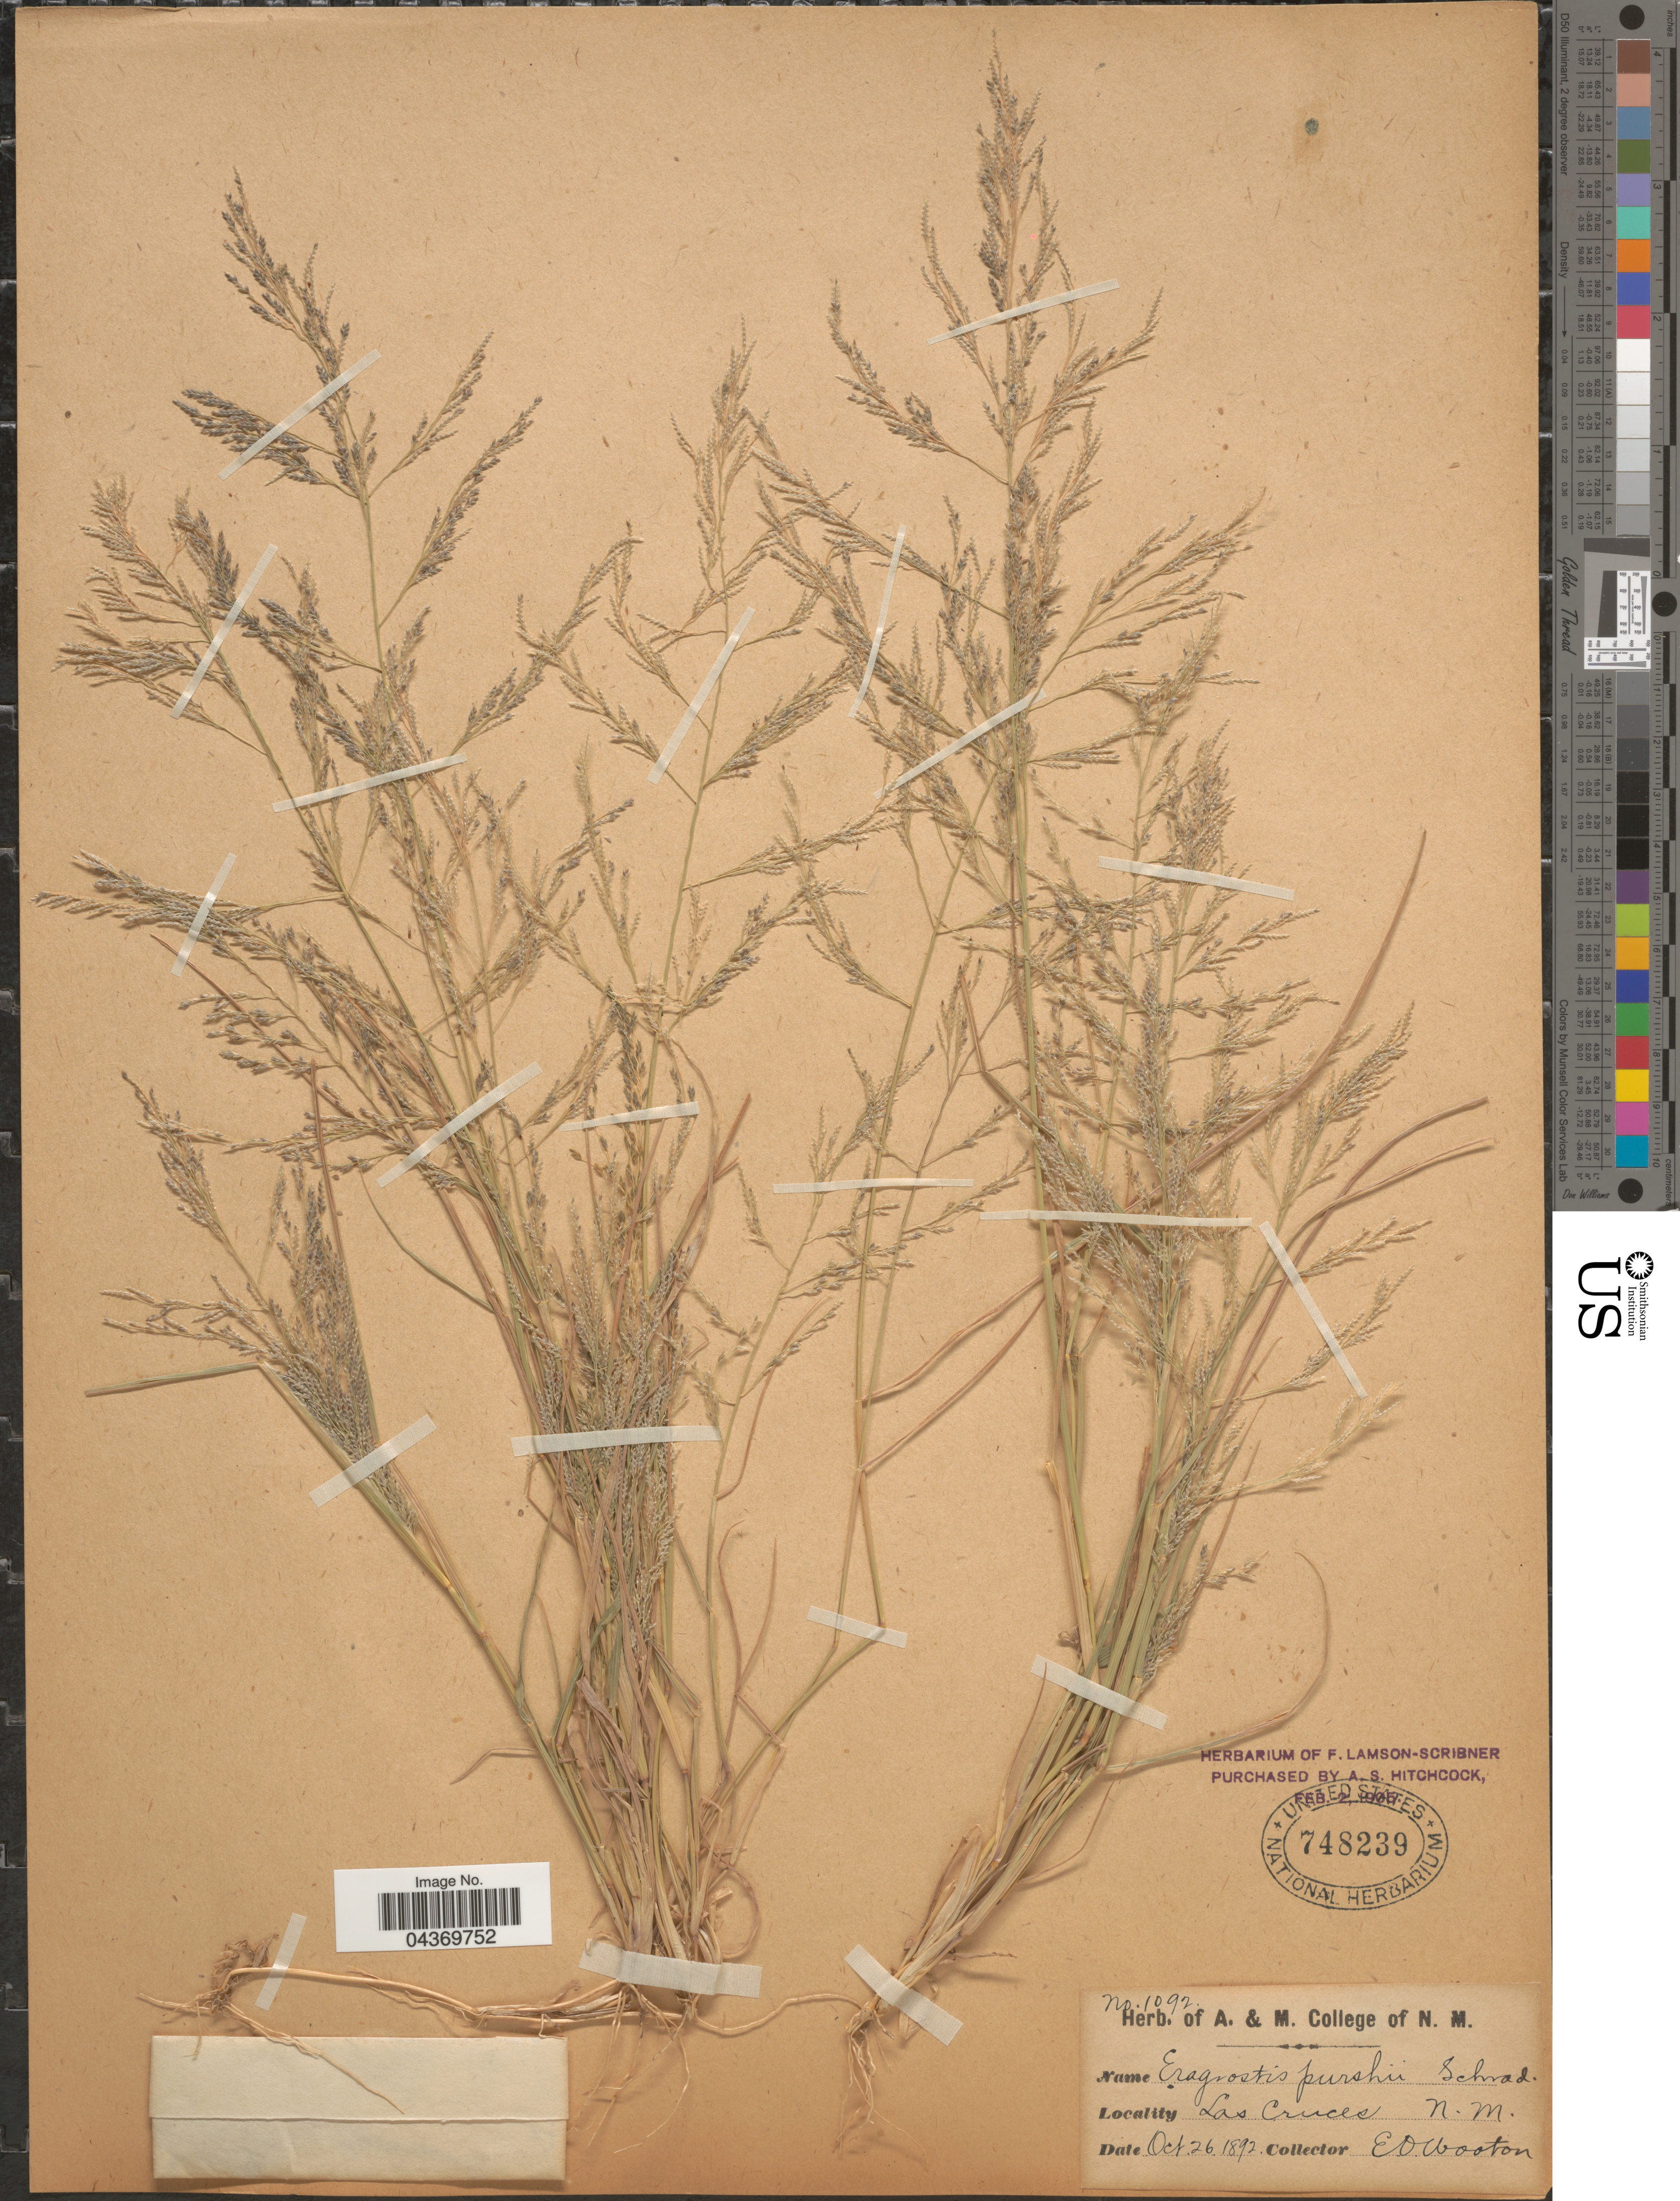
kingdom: Plantae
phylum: Tracheophyta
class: Liliopsida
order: Poales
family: Poaceae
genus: Eragrostis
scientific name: Eragrostis pectinacea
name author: (Michx.) Nees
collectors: E. O. Wooton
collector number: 1092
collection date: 1892-10-26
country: United States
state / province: New Mexico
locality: Las Cruces.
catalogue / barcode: US 748239